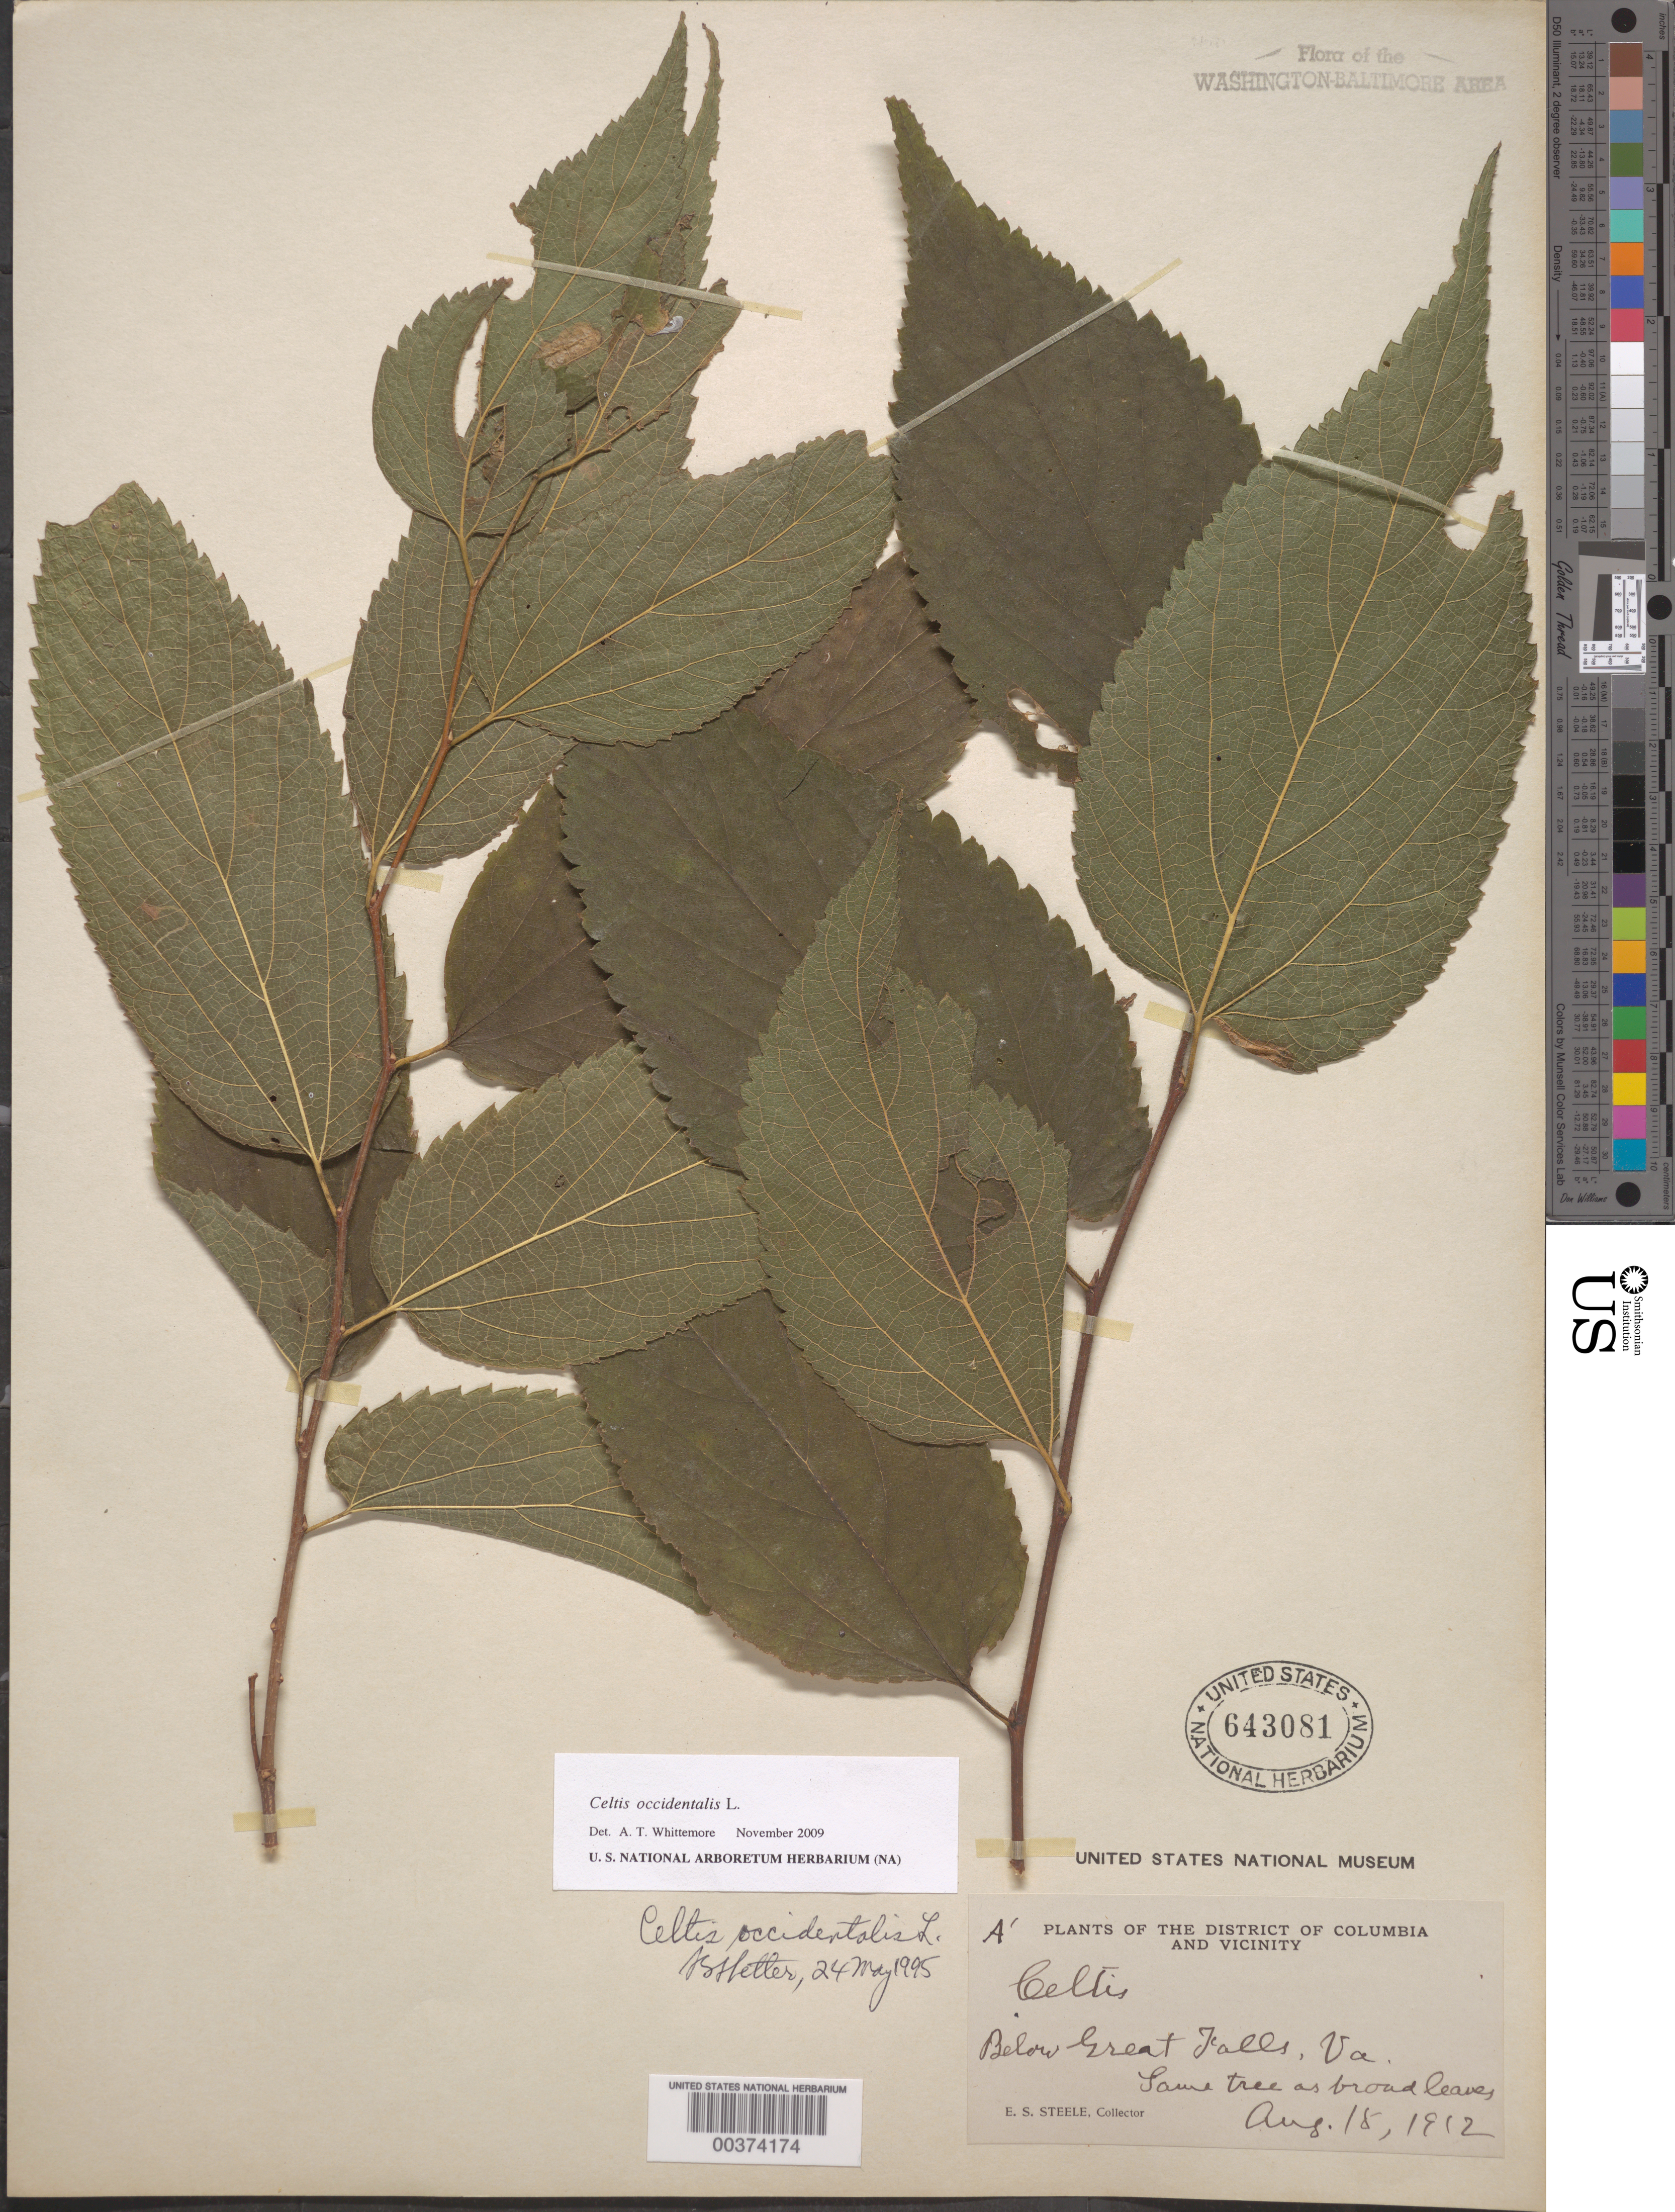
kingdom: Plantae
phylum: Tracheophyta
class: Magnoliopsida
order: Rosales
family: Cannabaceae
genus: Celtis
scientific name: Celtis occidentalis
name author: L.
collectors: E. Steele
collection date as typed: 18 Aug 1912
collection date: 1912-08-18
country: United States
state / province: Virginia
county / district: Fairfax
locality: Below Great Falls C. and O. Canal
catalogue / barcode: US 643081